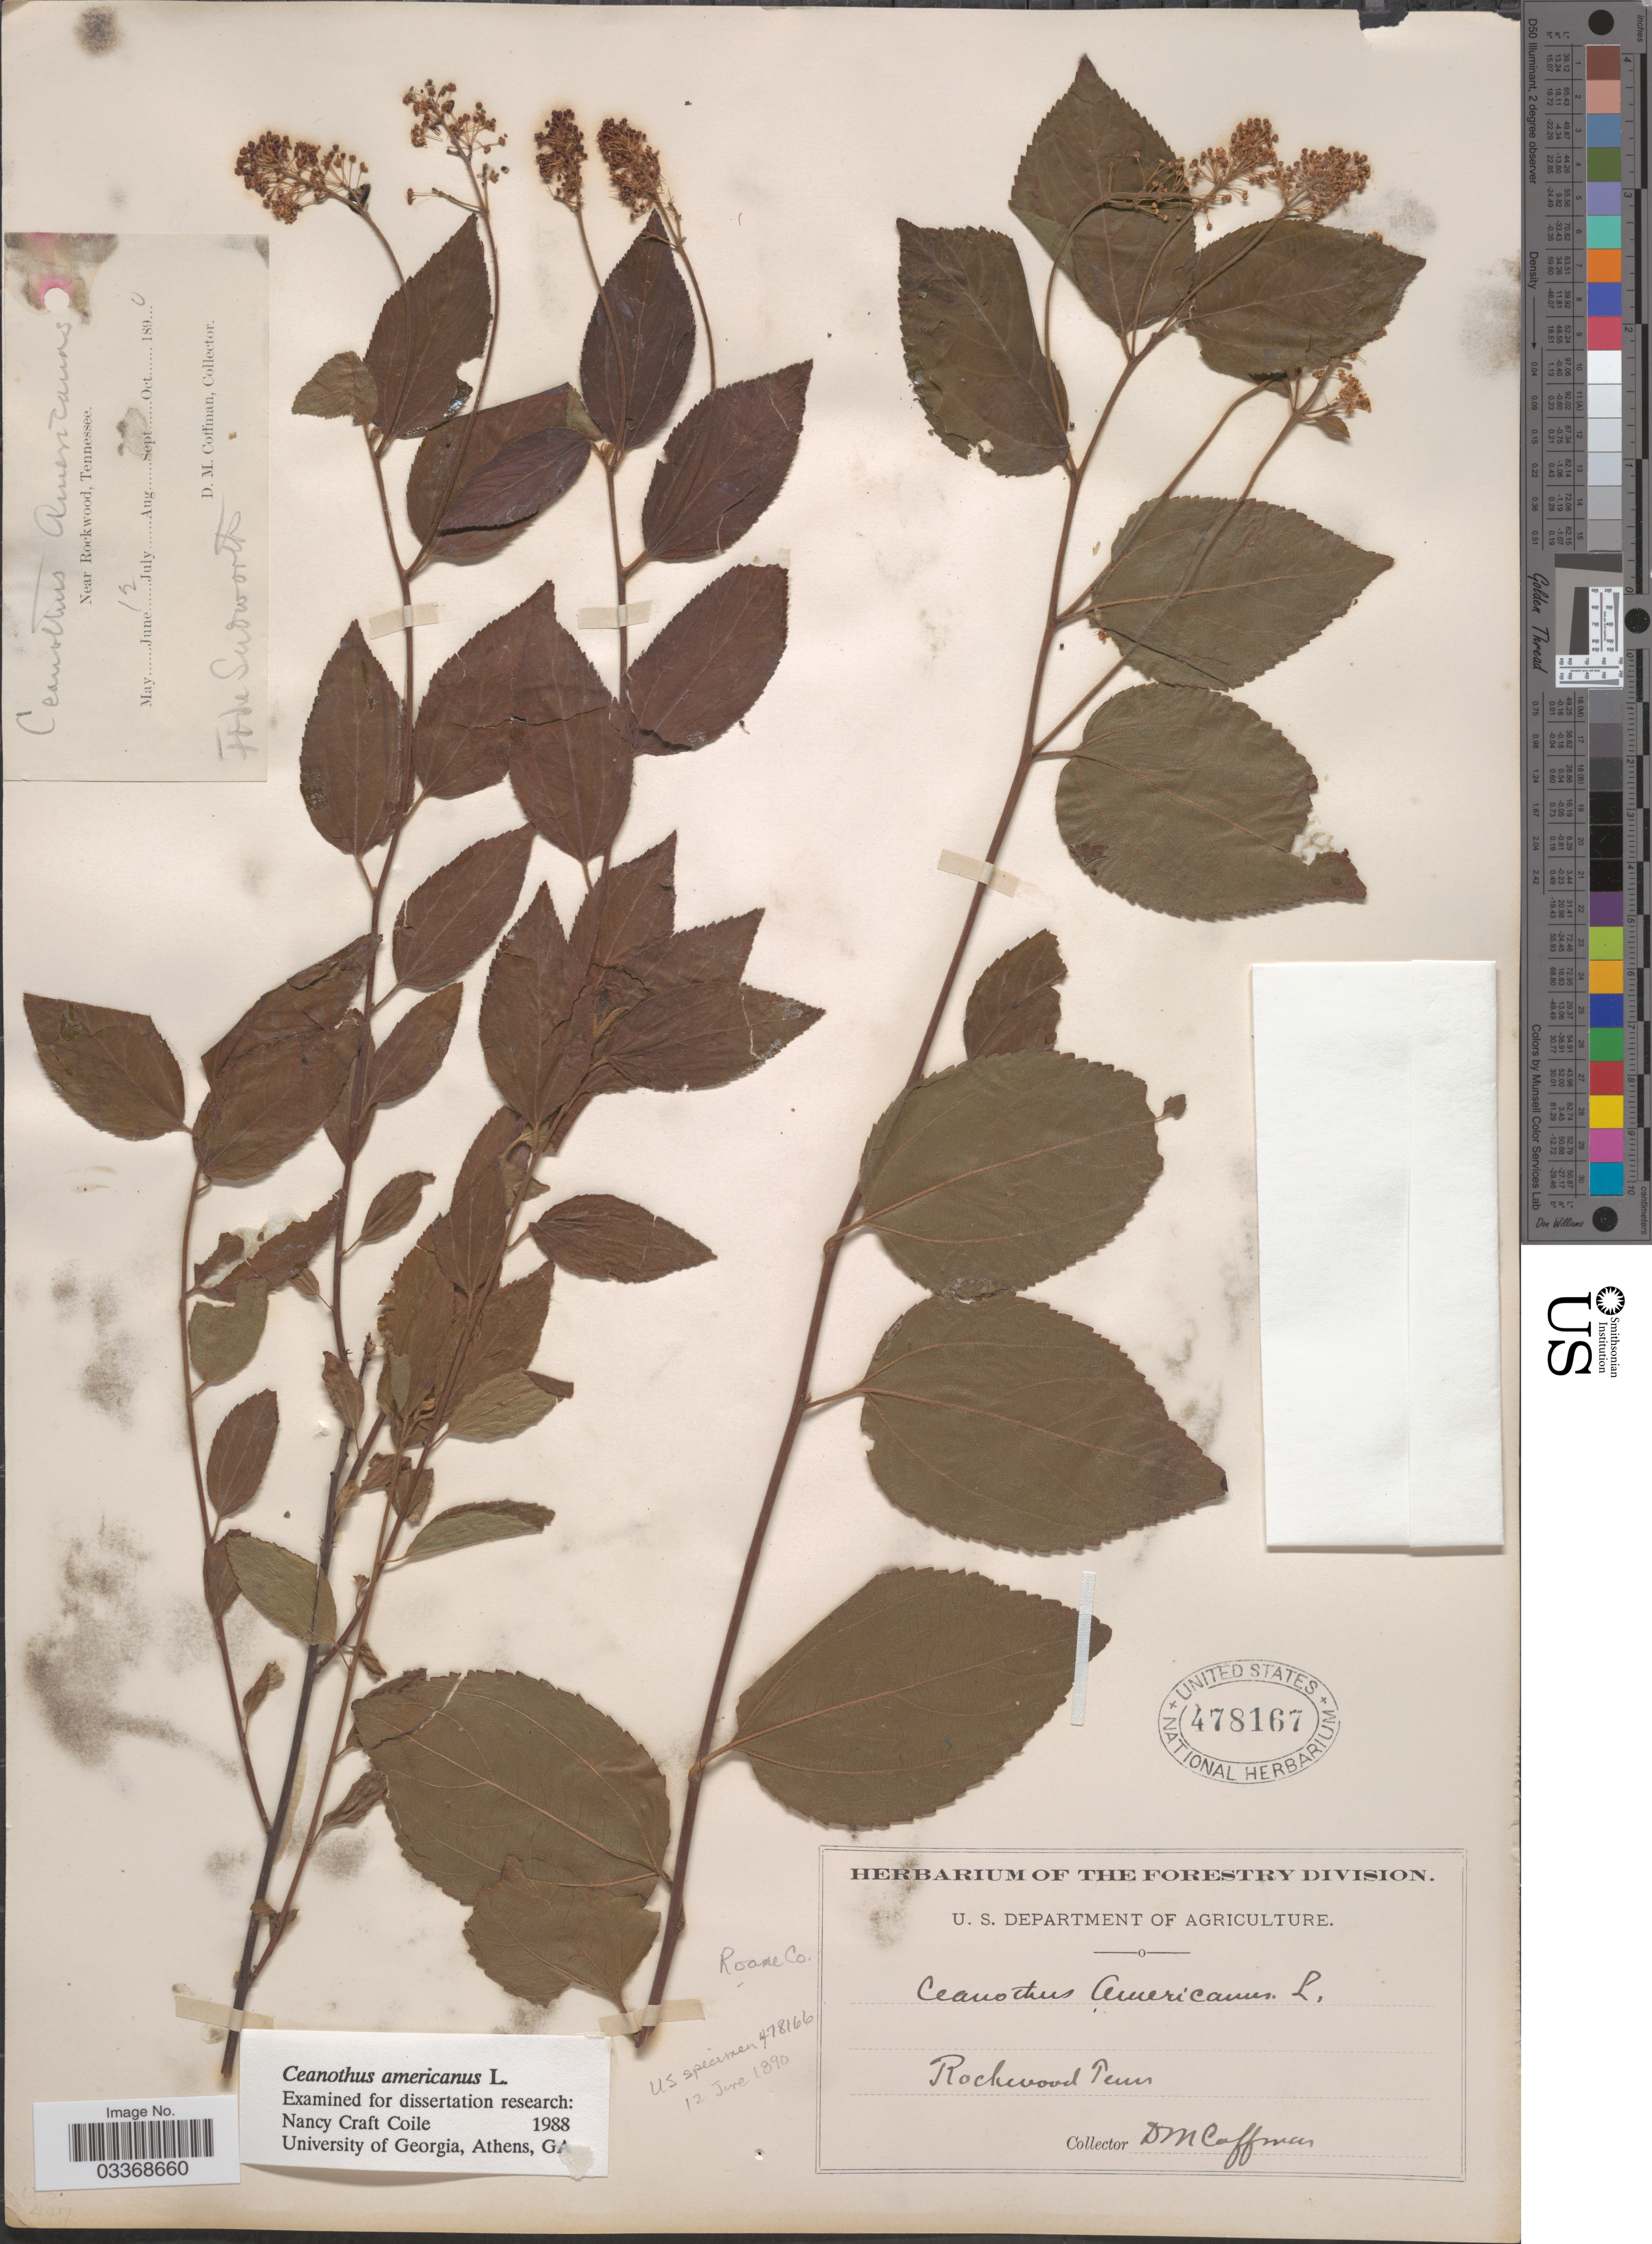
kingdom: Plantae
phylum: Tracheophyta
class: Magnoliopsida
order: Rosales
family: Rhamnaceae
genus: Ceanothus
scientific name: Ceanothus americanus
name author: L.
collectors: D. M. Coffman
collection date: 1890-06-12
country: United States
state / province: Tennessee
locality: Near Rockwood, Roane Co.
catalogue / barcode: US 478167